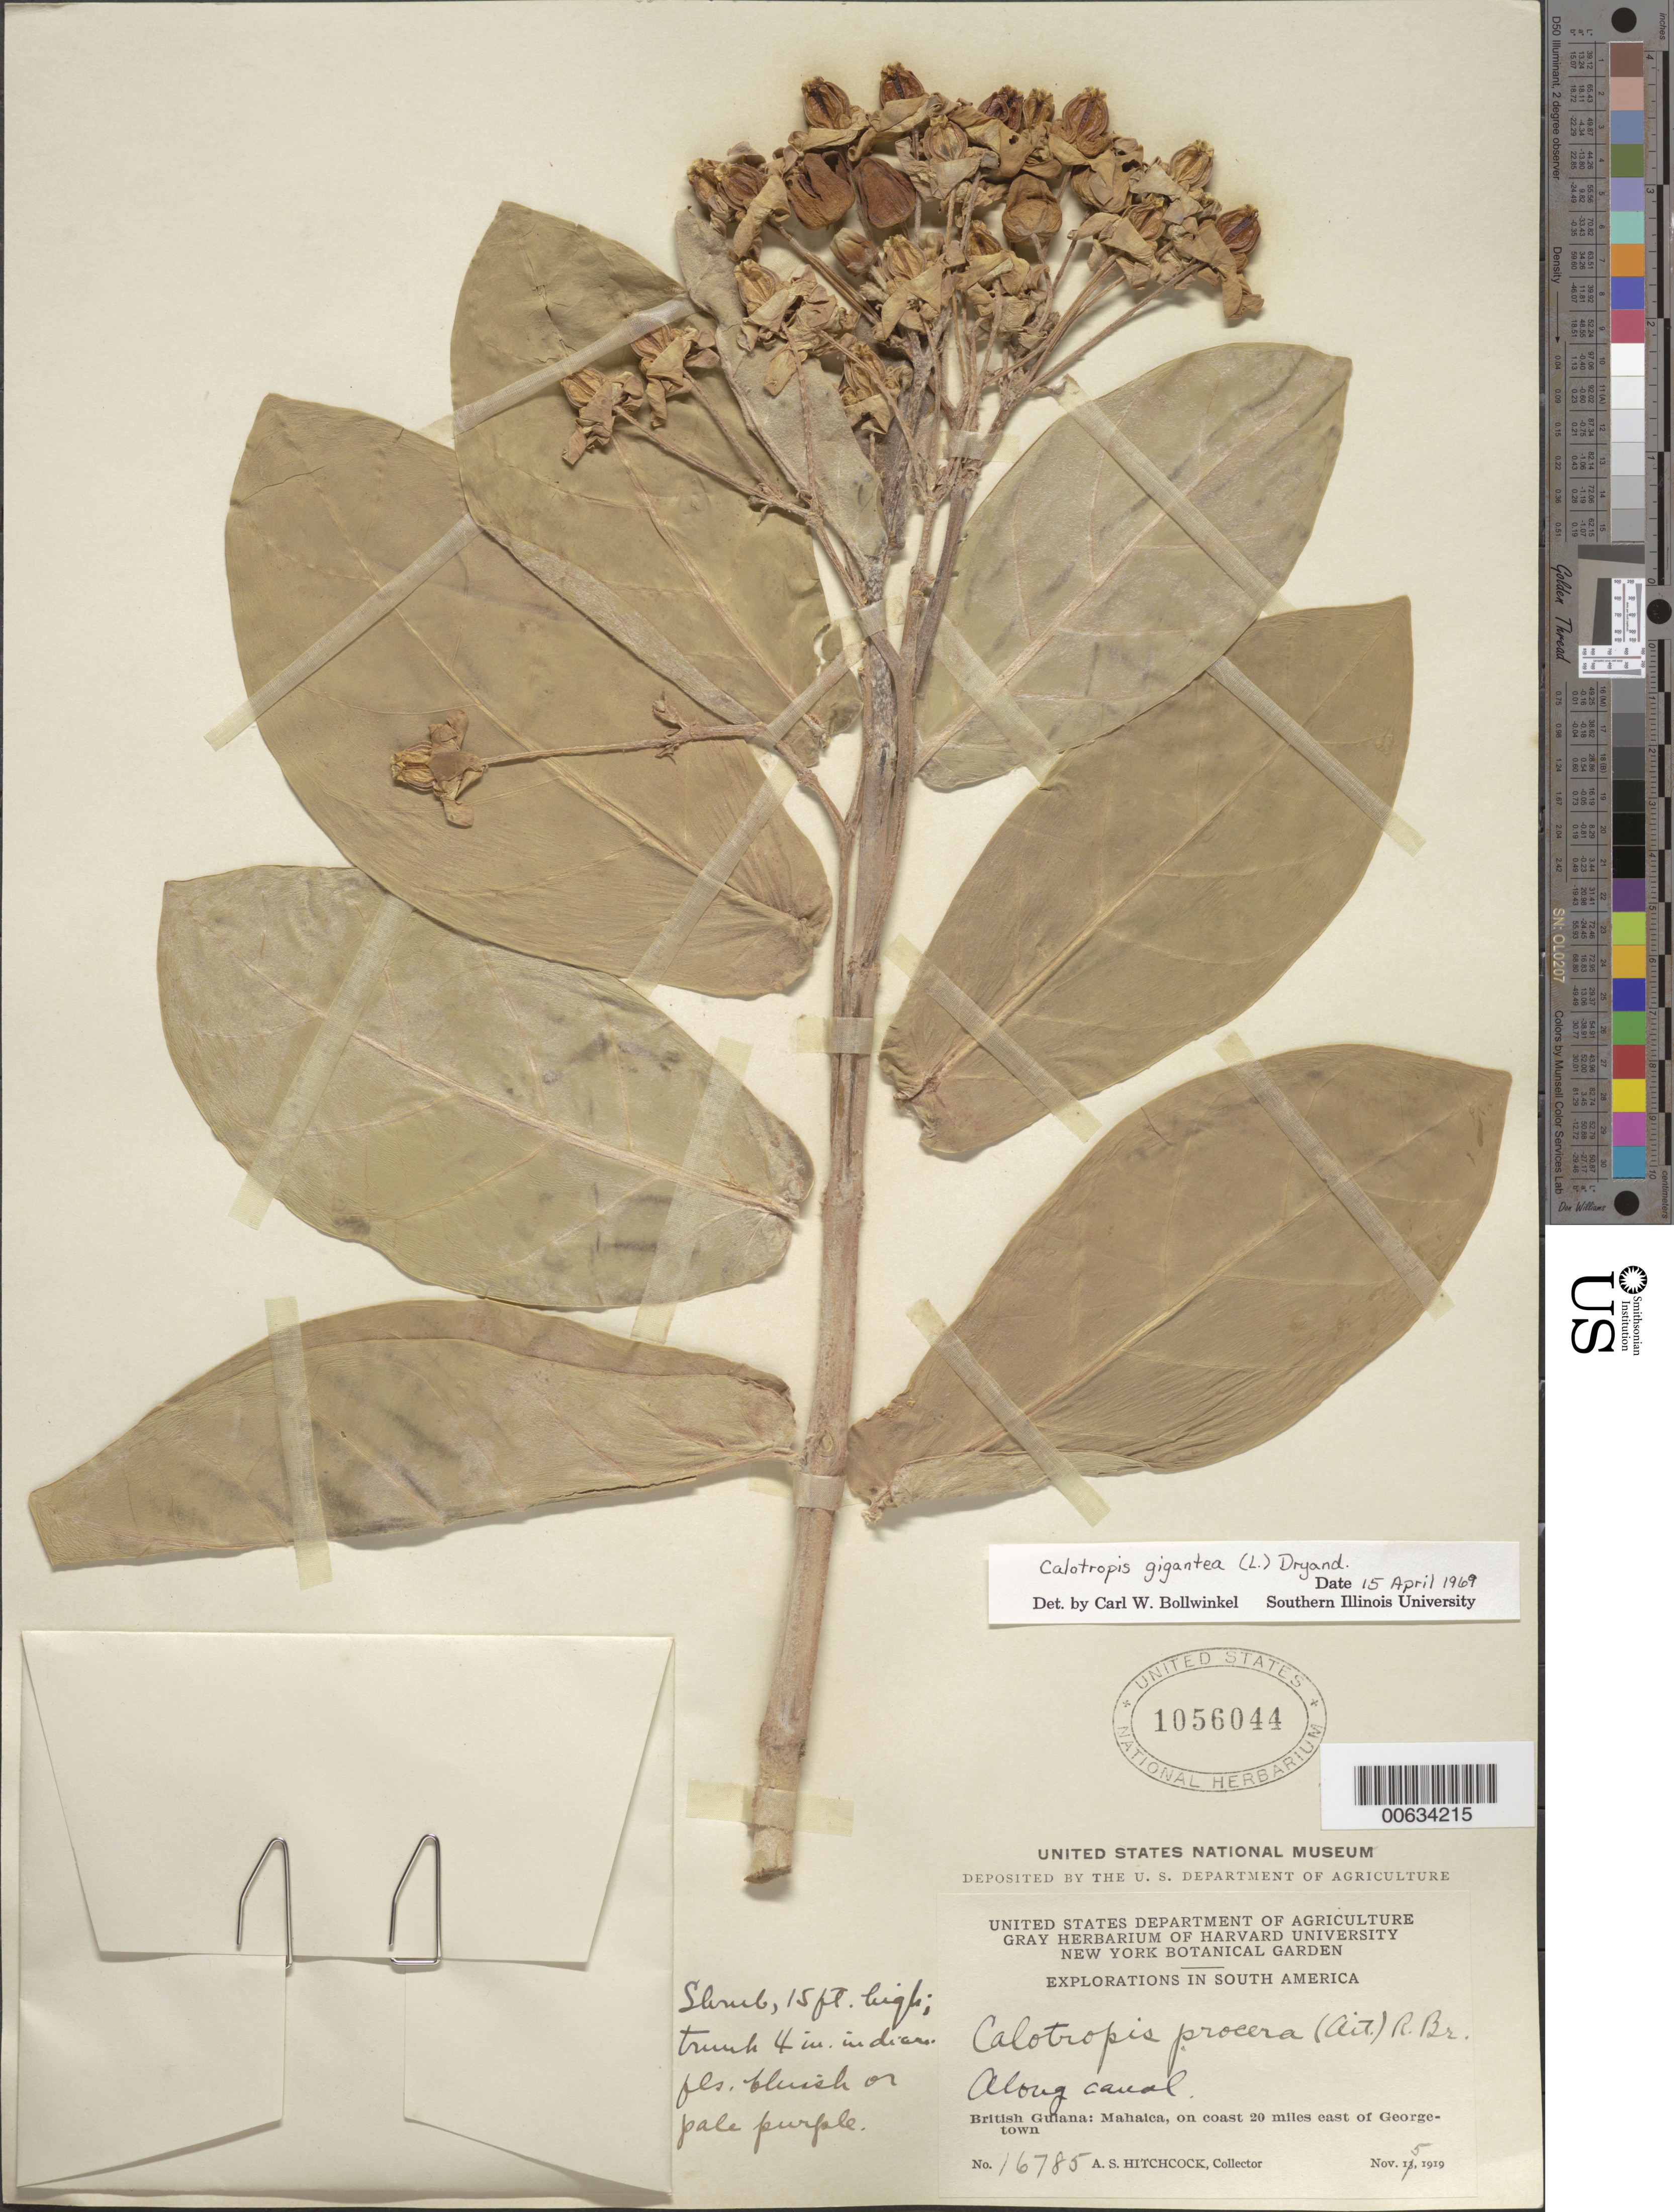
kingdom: Plantae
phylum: Tracheophyta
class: Magnoliopsida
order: Gentianales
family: Apocynaceae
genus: Calotropis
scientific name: Calotropis gigantea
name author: (L.) W.T. Aiton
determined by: Bollwinkel, C. W.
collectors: A. S. Hitchcock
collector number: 16785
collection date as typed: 15-Nov-19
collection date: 1919-11-15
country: Guyana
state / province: Demerara-Mahaica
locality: Mahaica, on coast 20 miles east of Georgetown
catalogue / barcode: US 1056044